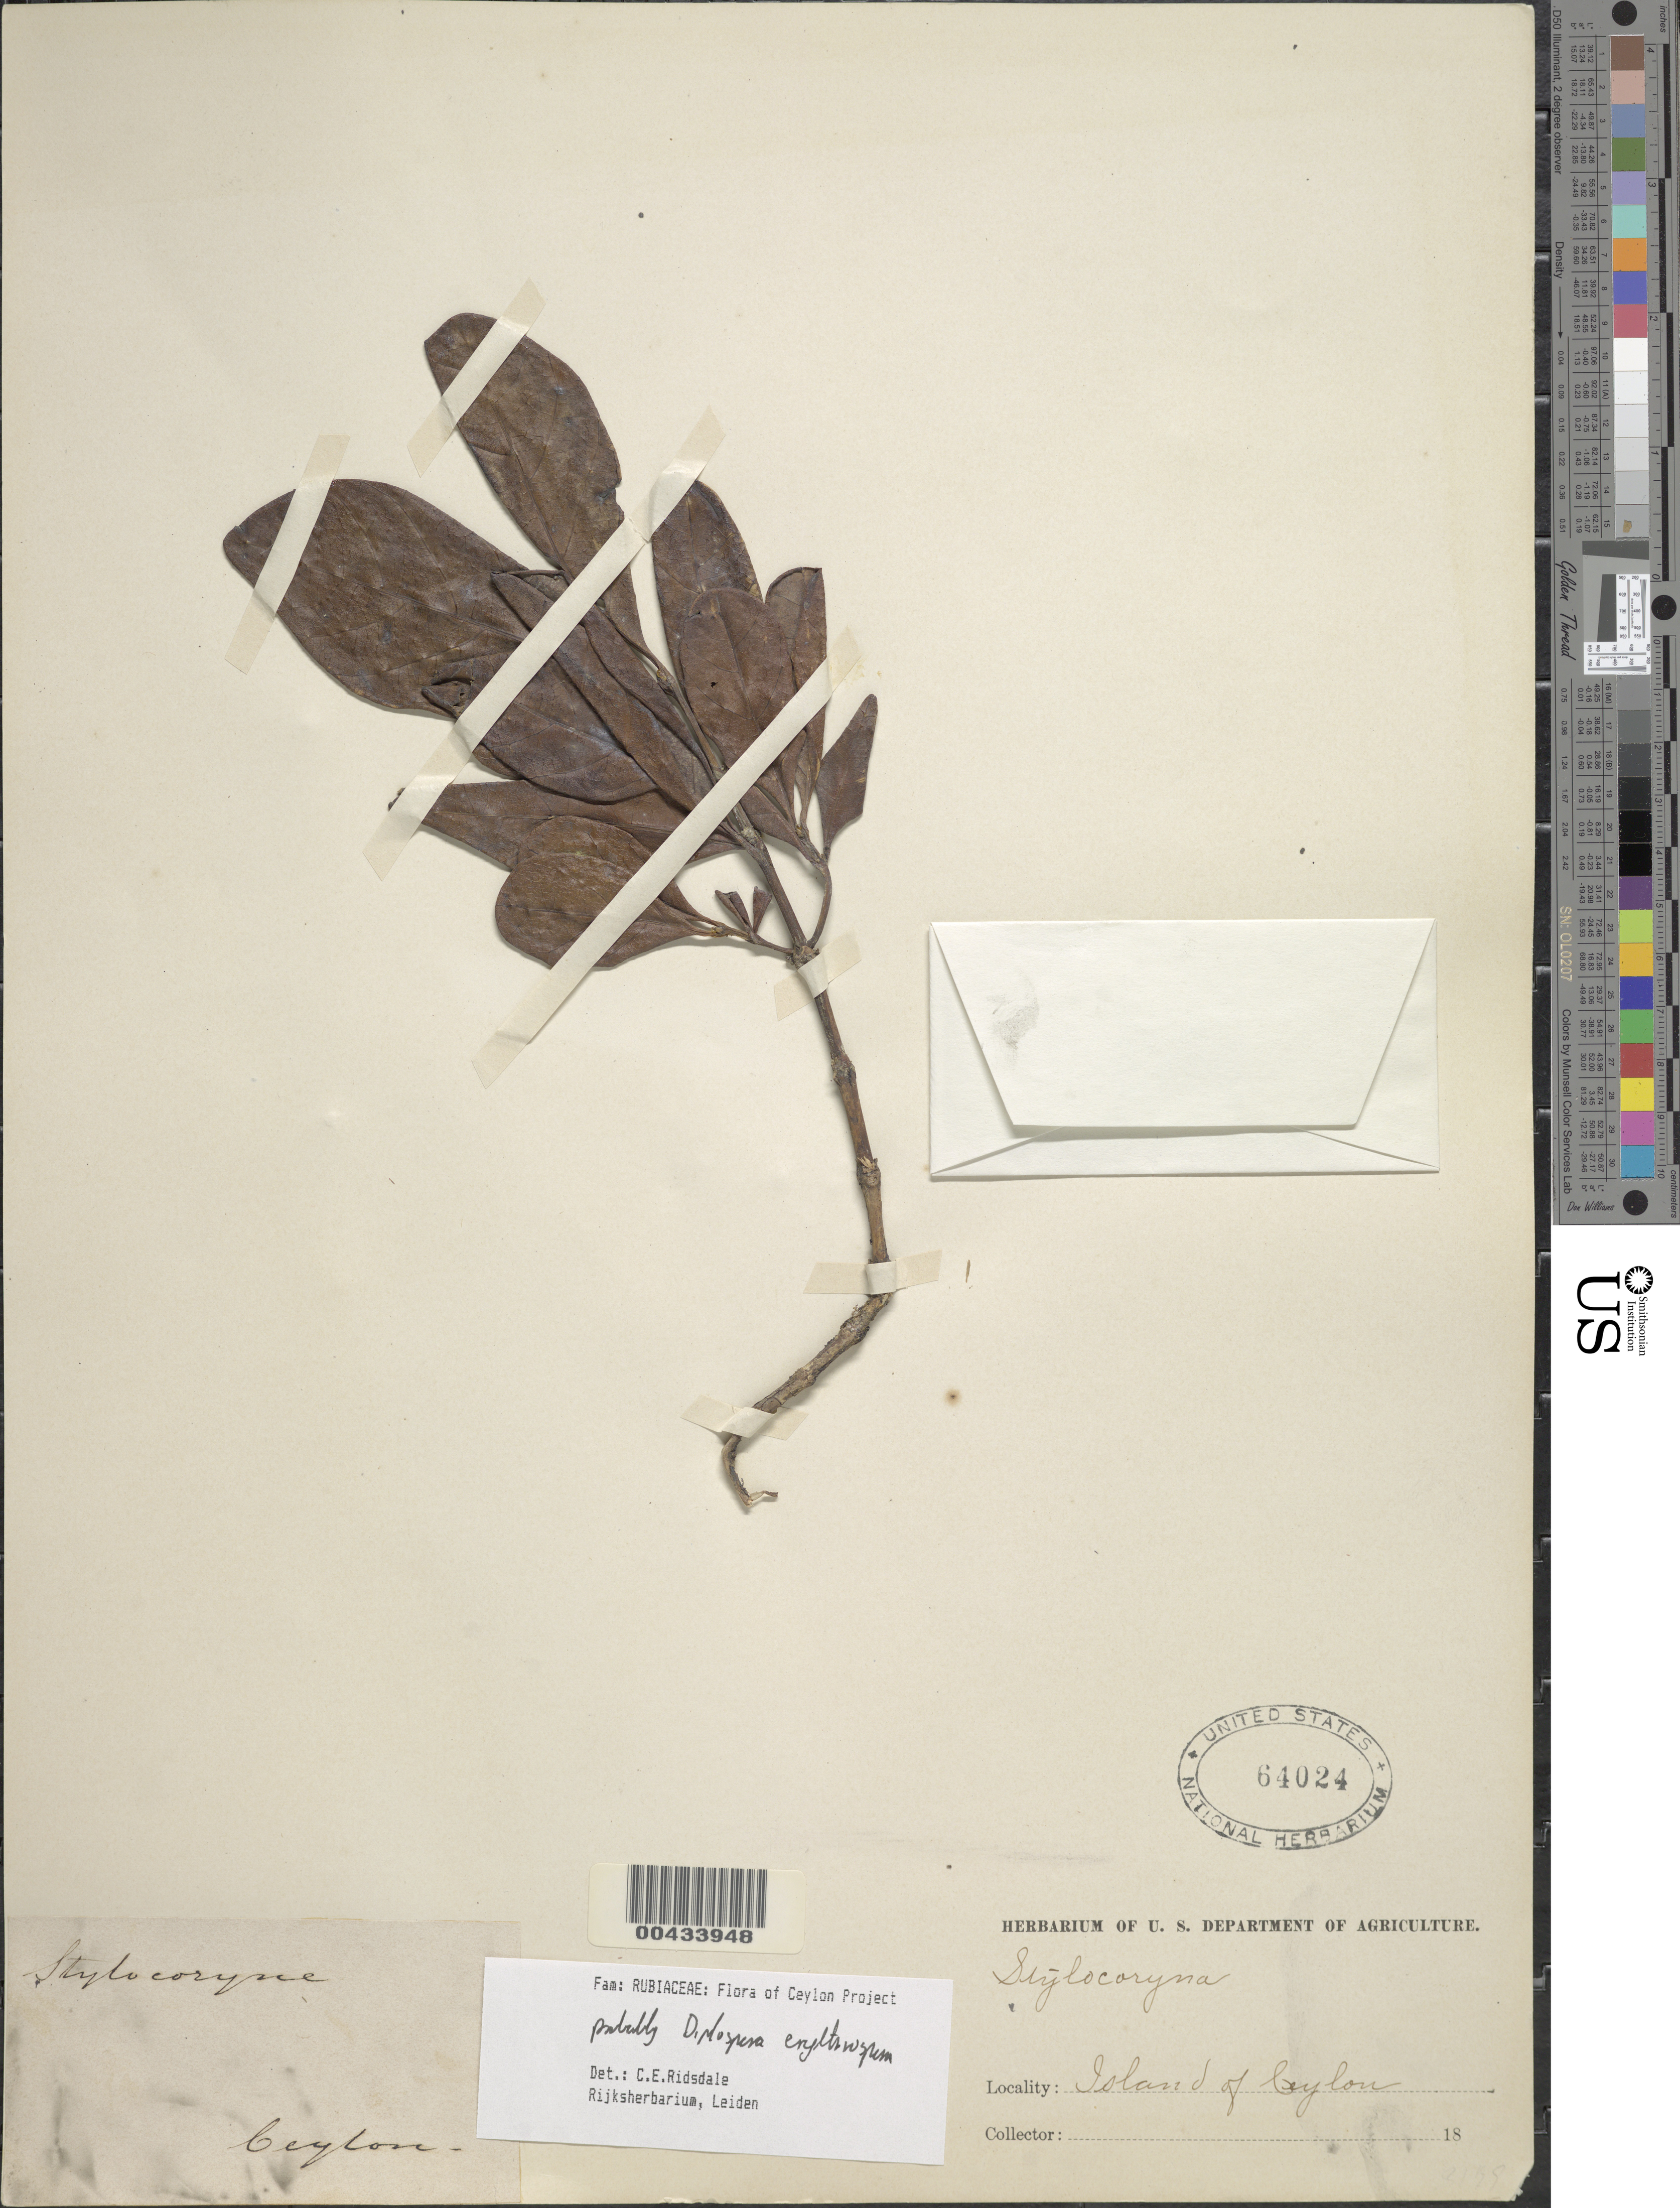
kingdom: Plantae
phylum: Tracheophyta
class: Magnoliopsida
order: Gentianales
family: Rubiaceae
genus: Diplospora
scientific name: Diplospora erythrospora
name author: Hook. f.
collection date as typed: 18--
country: Sri Lanka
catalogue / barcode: US 64024